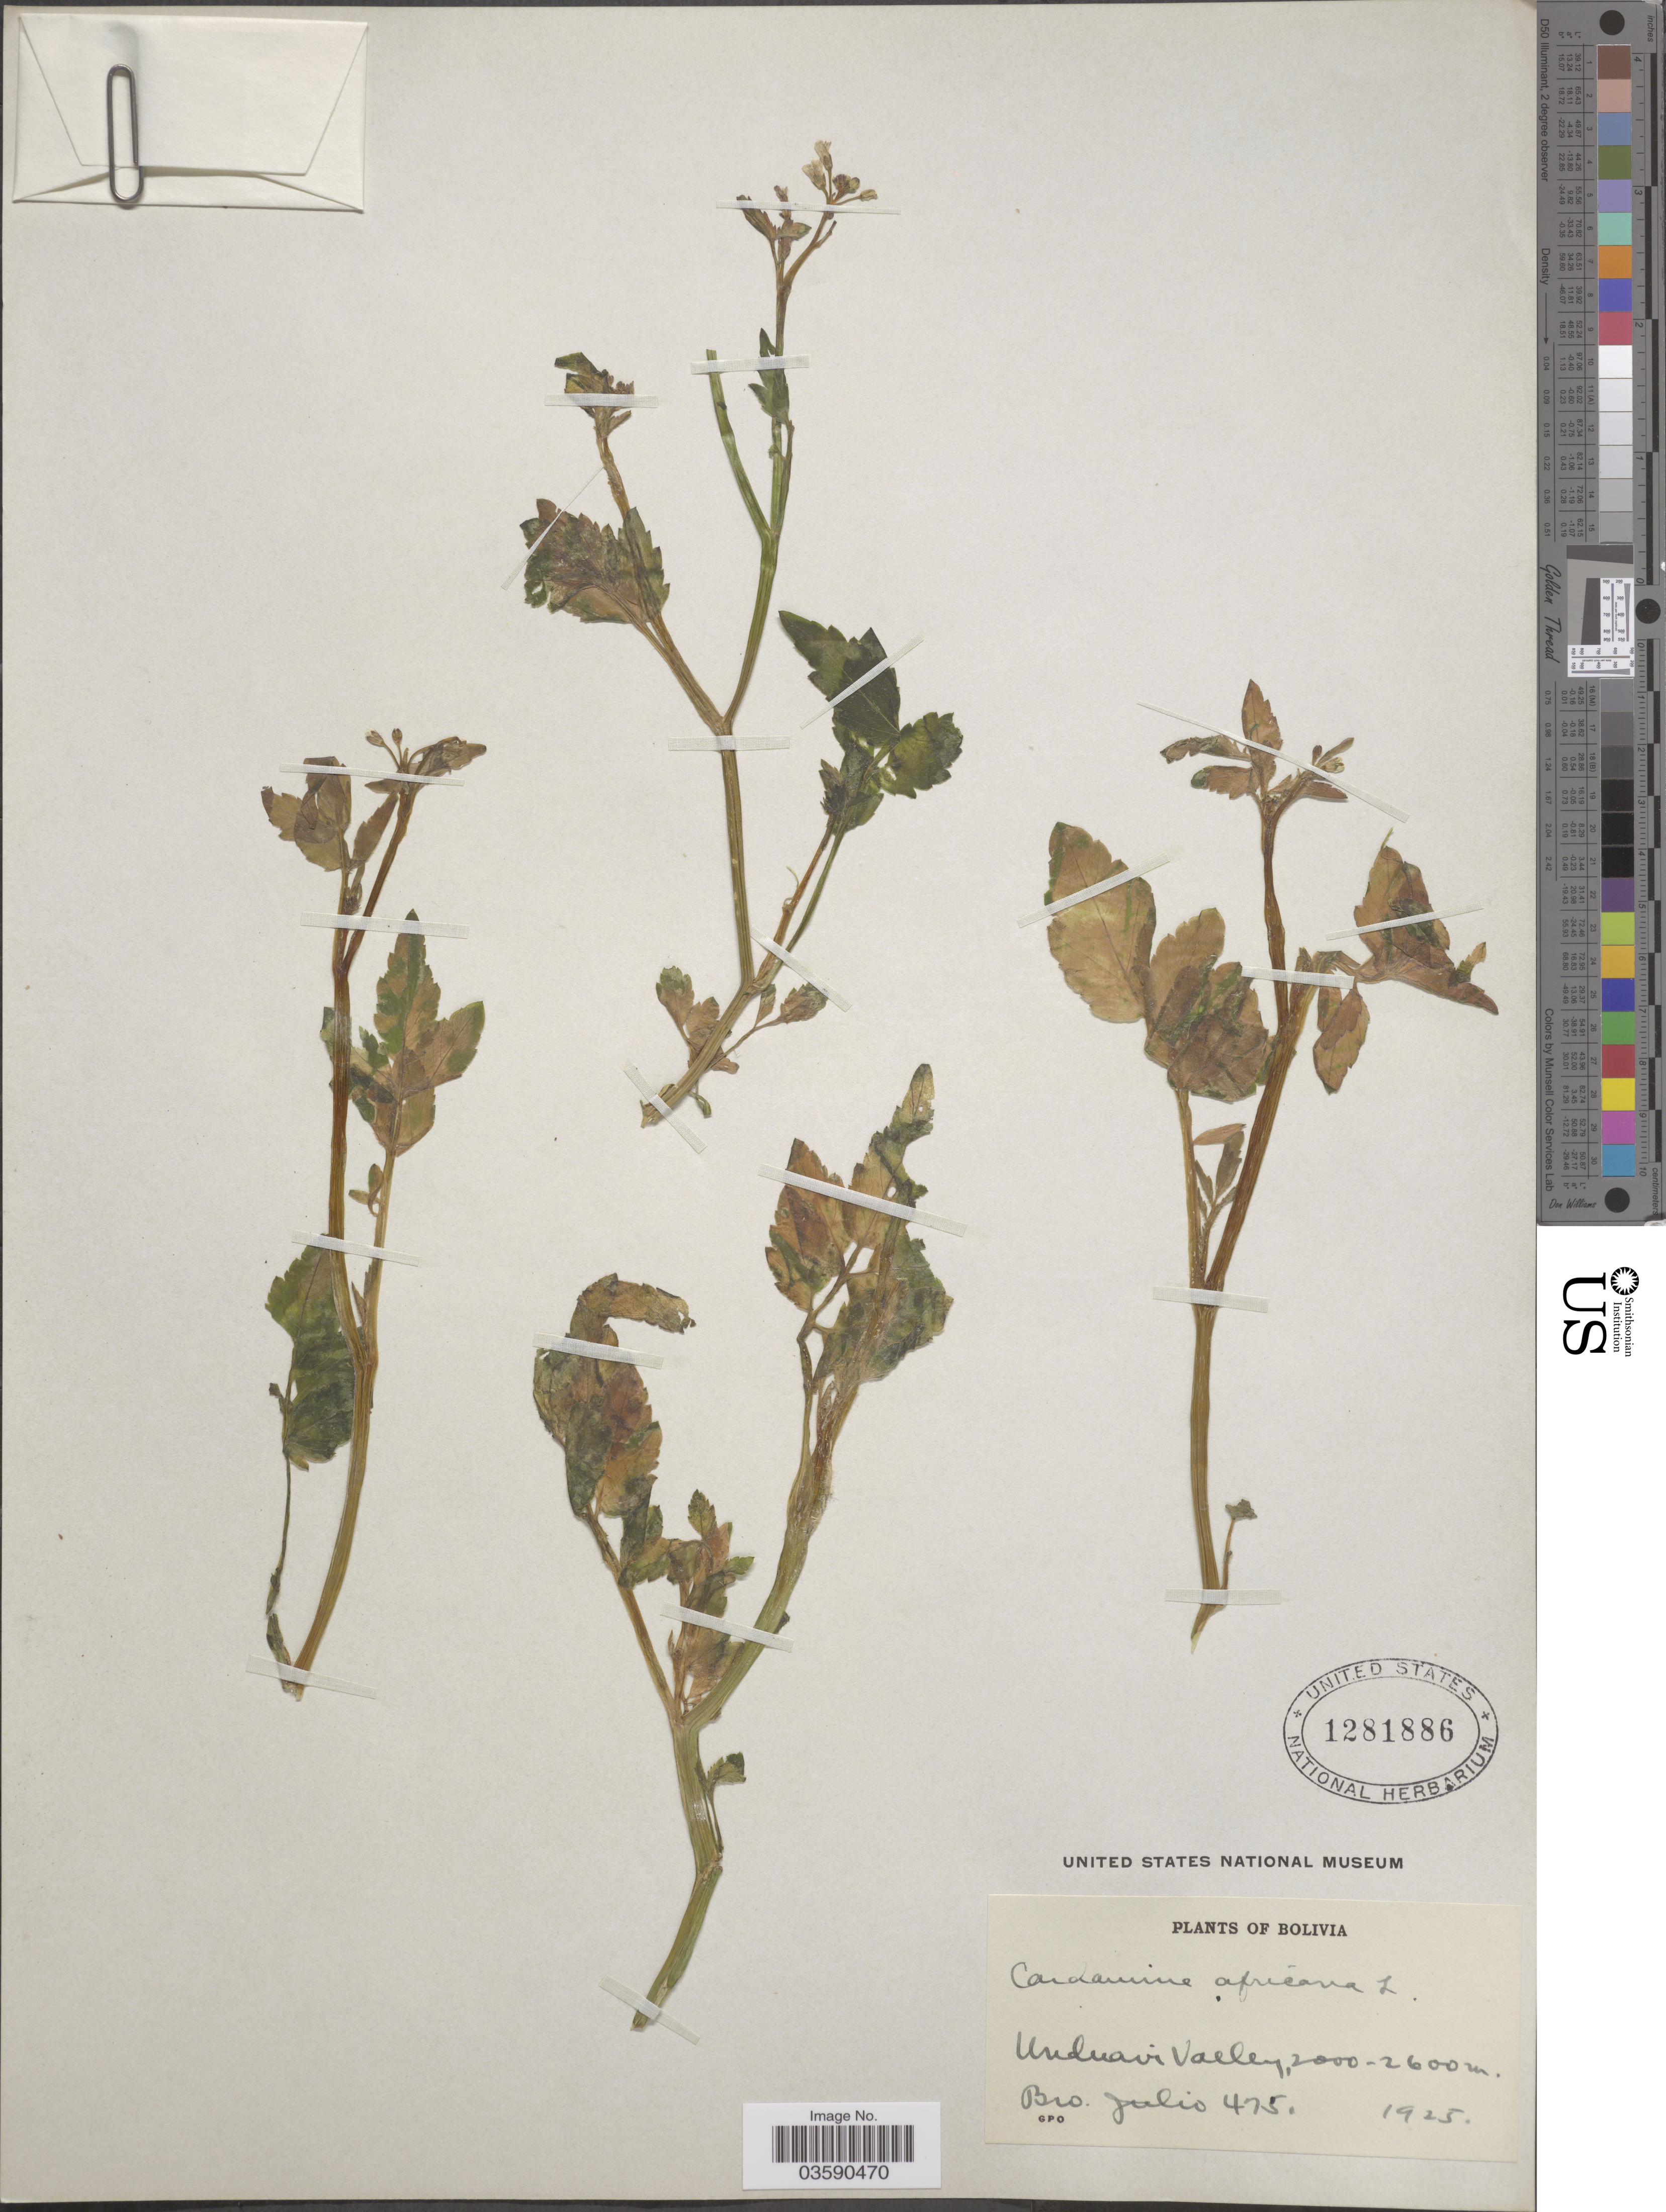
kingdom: Plantae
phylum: Tracheophyta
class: Magnoliopsida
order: Brassicales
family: Brassicaceae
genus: Cardamine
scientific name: Cardamine africana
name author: L.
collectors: Bro. Julio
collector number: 475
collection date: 1925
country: Bolivia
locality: Unduavi Valley.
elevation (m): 2000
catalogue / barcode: US 1281886